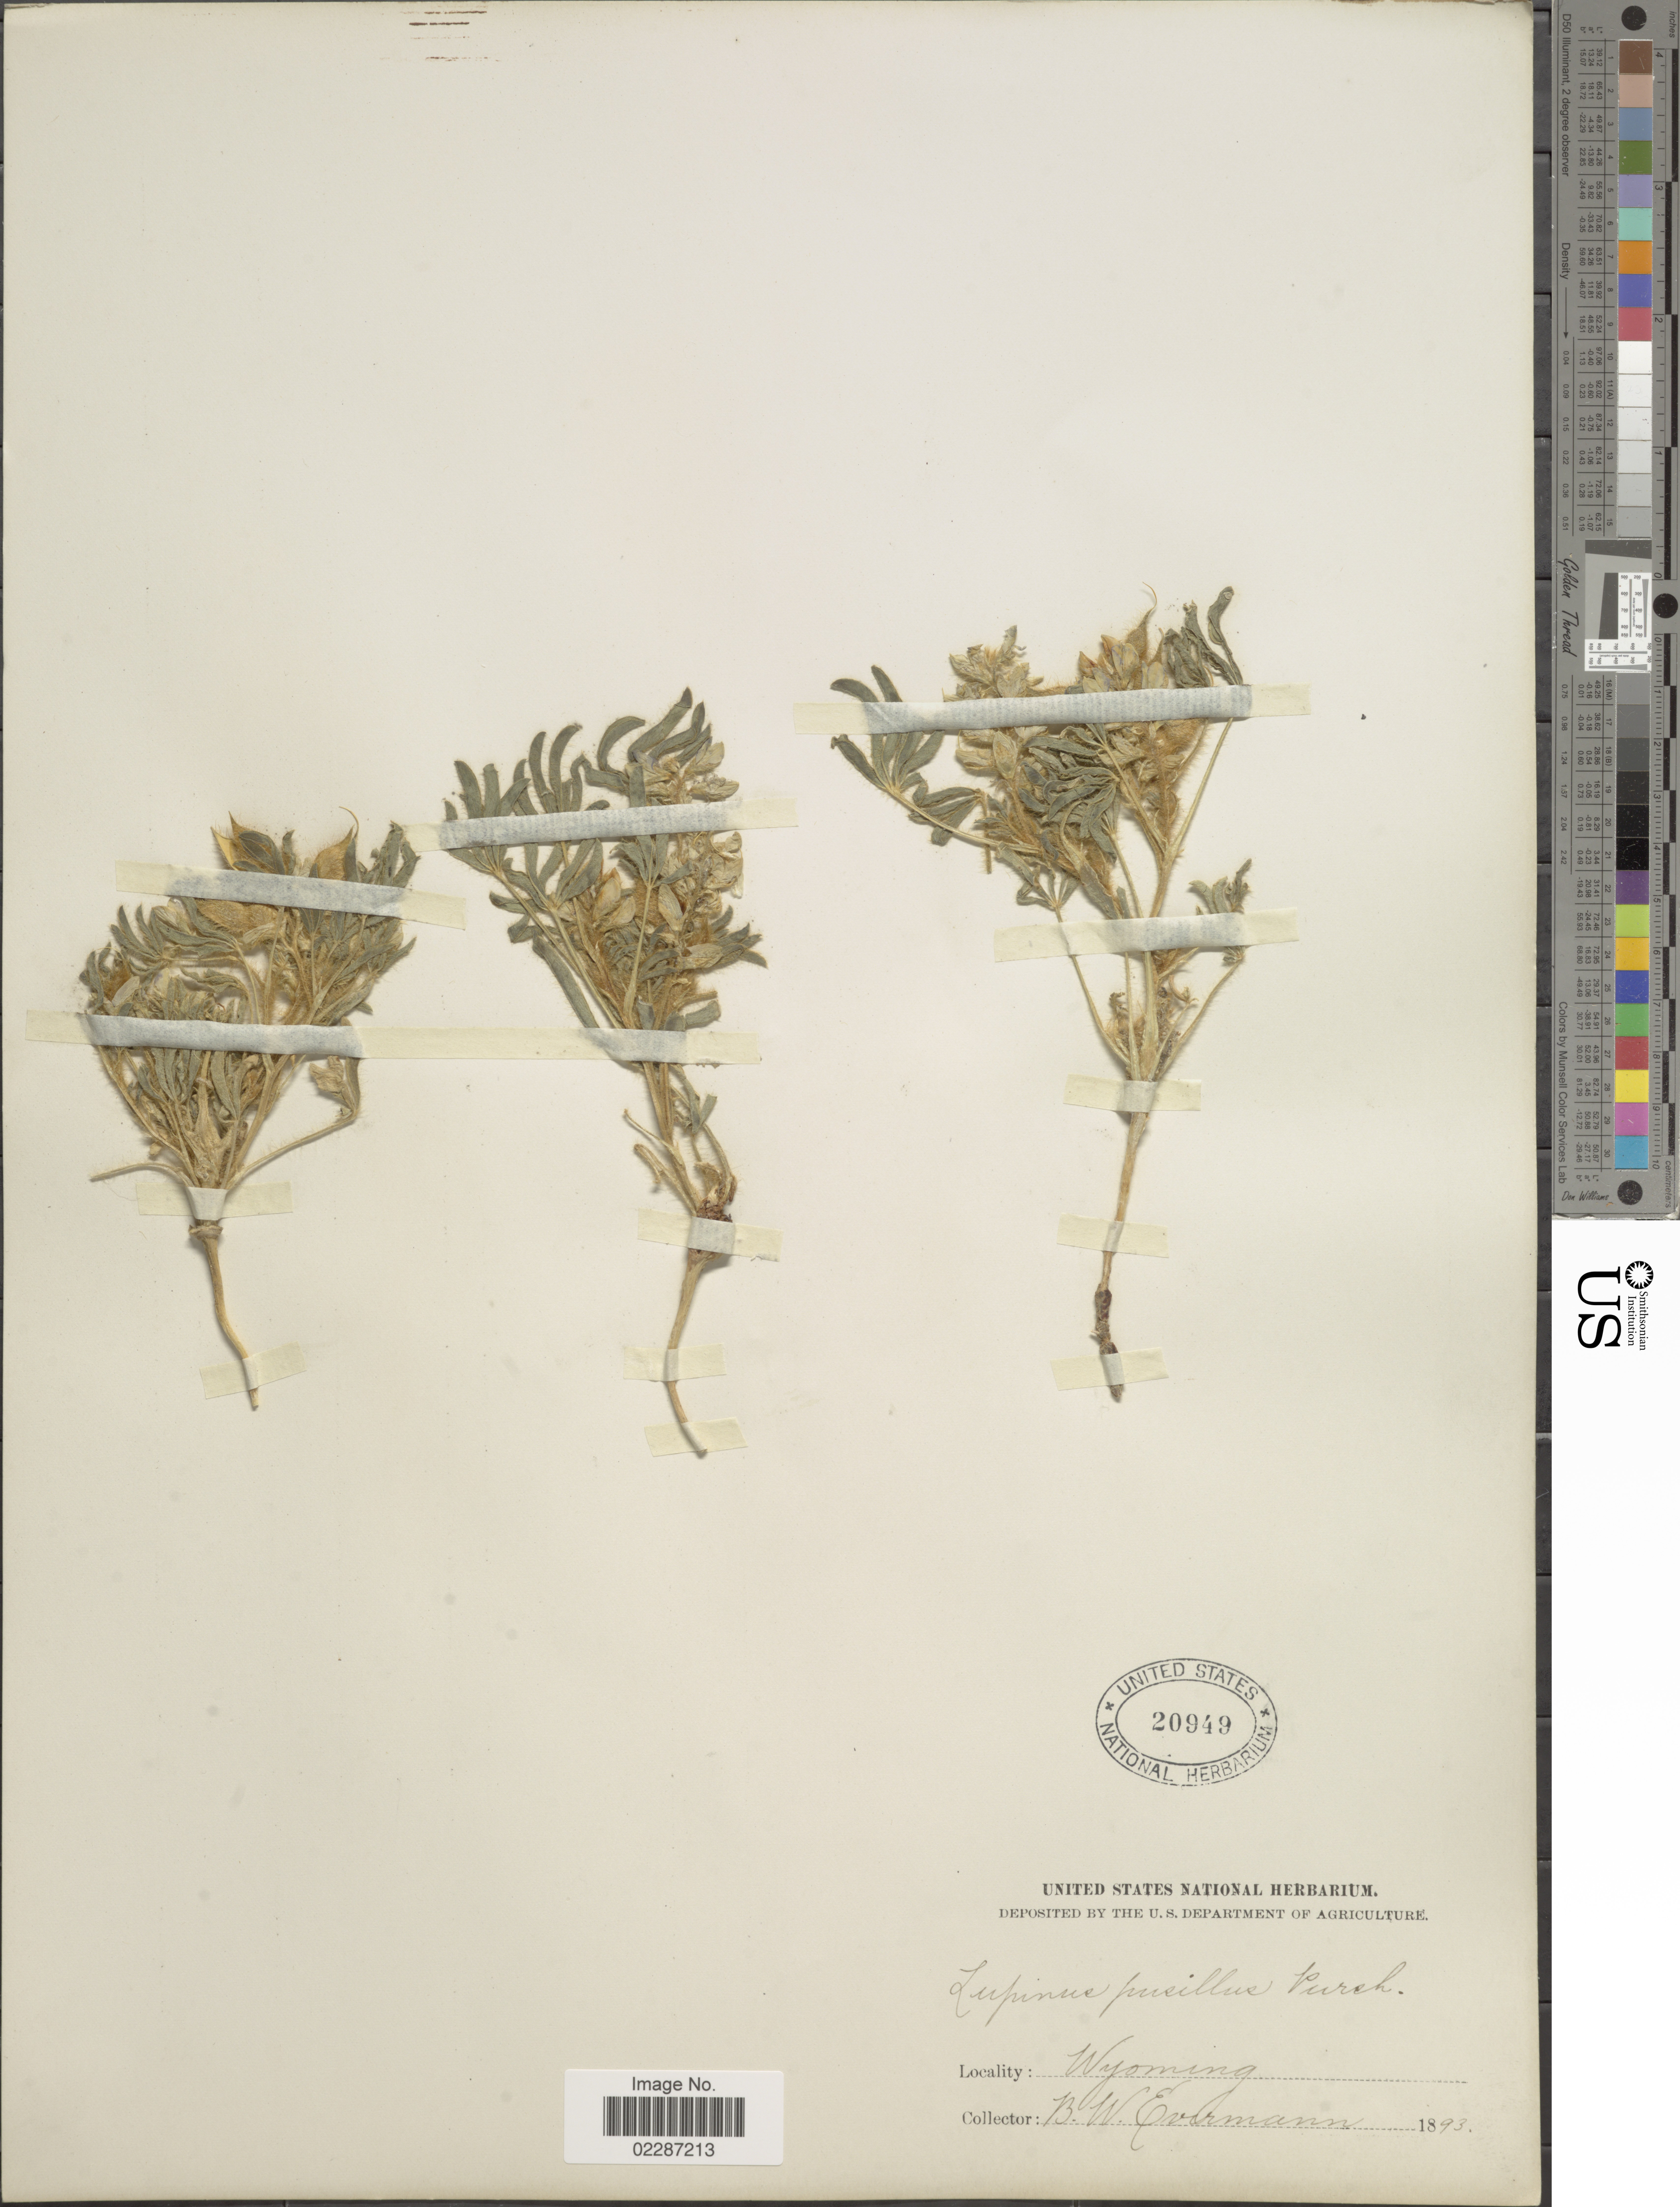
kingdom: Plantae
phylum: Tracheophyta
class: Magnoliopsida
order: Fabales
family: Fabaceae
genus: Lupinus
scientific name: Lupinus pusillus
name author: Pursh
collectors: B. W. Evermann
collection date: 1893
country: United States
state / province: Wyoming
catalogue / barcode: US 20949